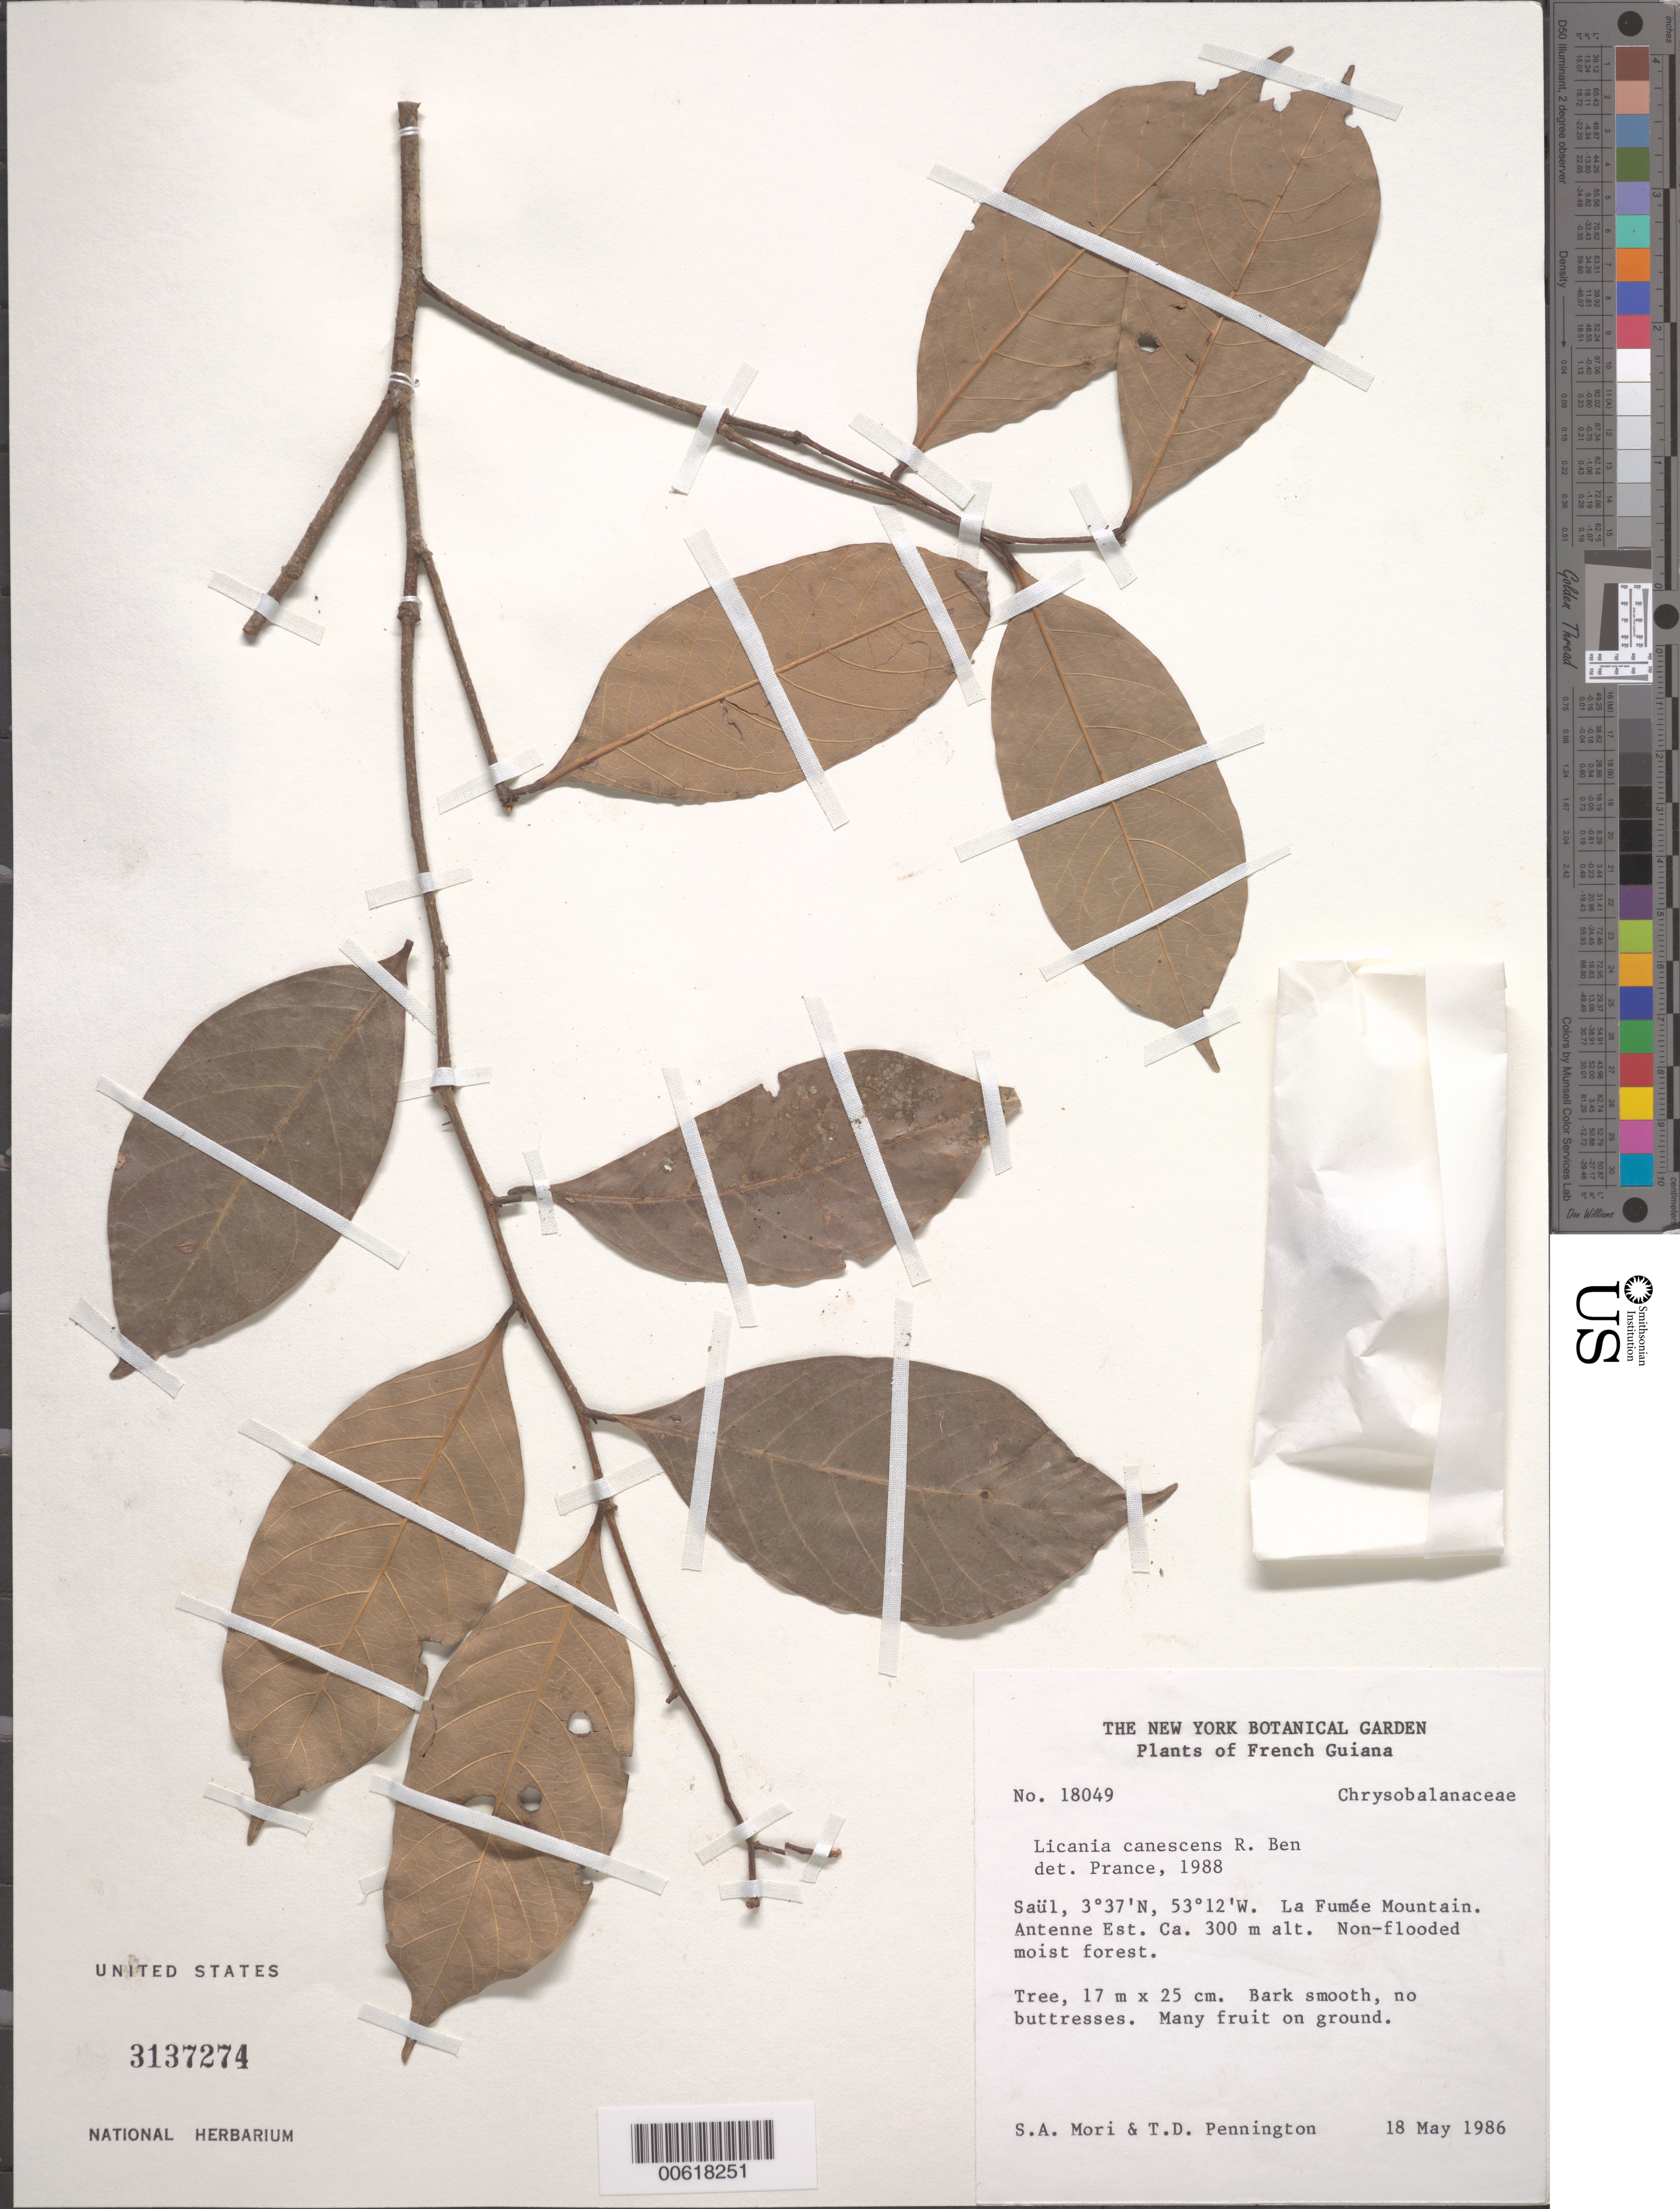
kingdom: Plantae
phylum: Tracheophyta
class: Magnoliopsida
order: Malpighiales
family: Chrysobalanaceae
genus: Licania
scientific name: Licania canescens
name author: Benoist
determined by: Prance, G. T.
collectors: S. Mori & T. D. Pennington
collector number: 18049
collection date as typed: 18-May-86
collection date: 1986-05-18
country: French Guiana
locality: Saül, La Fumée Mountain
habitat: Non-flooded moist forest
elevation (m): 300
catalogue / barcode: US 3137274